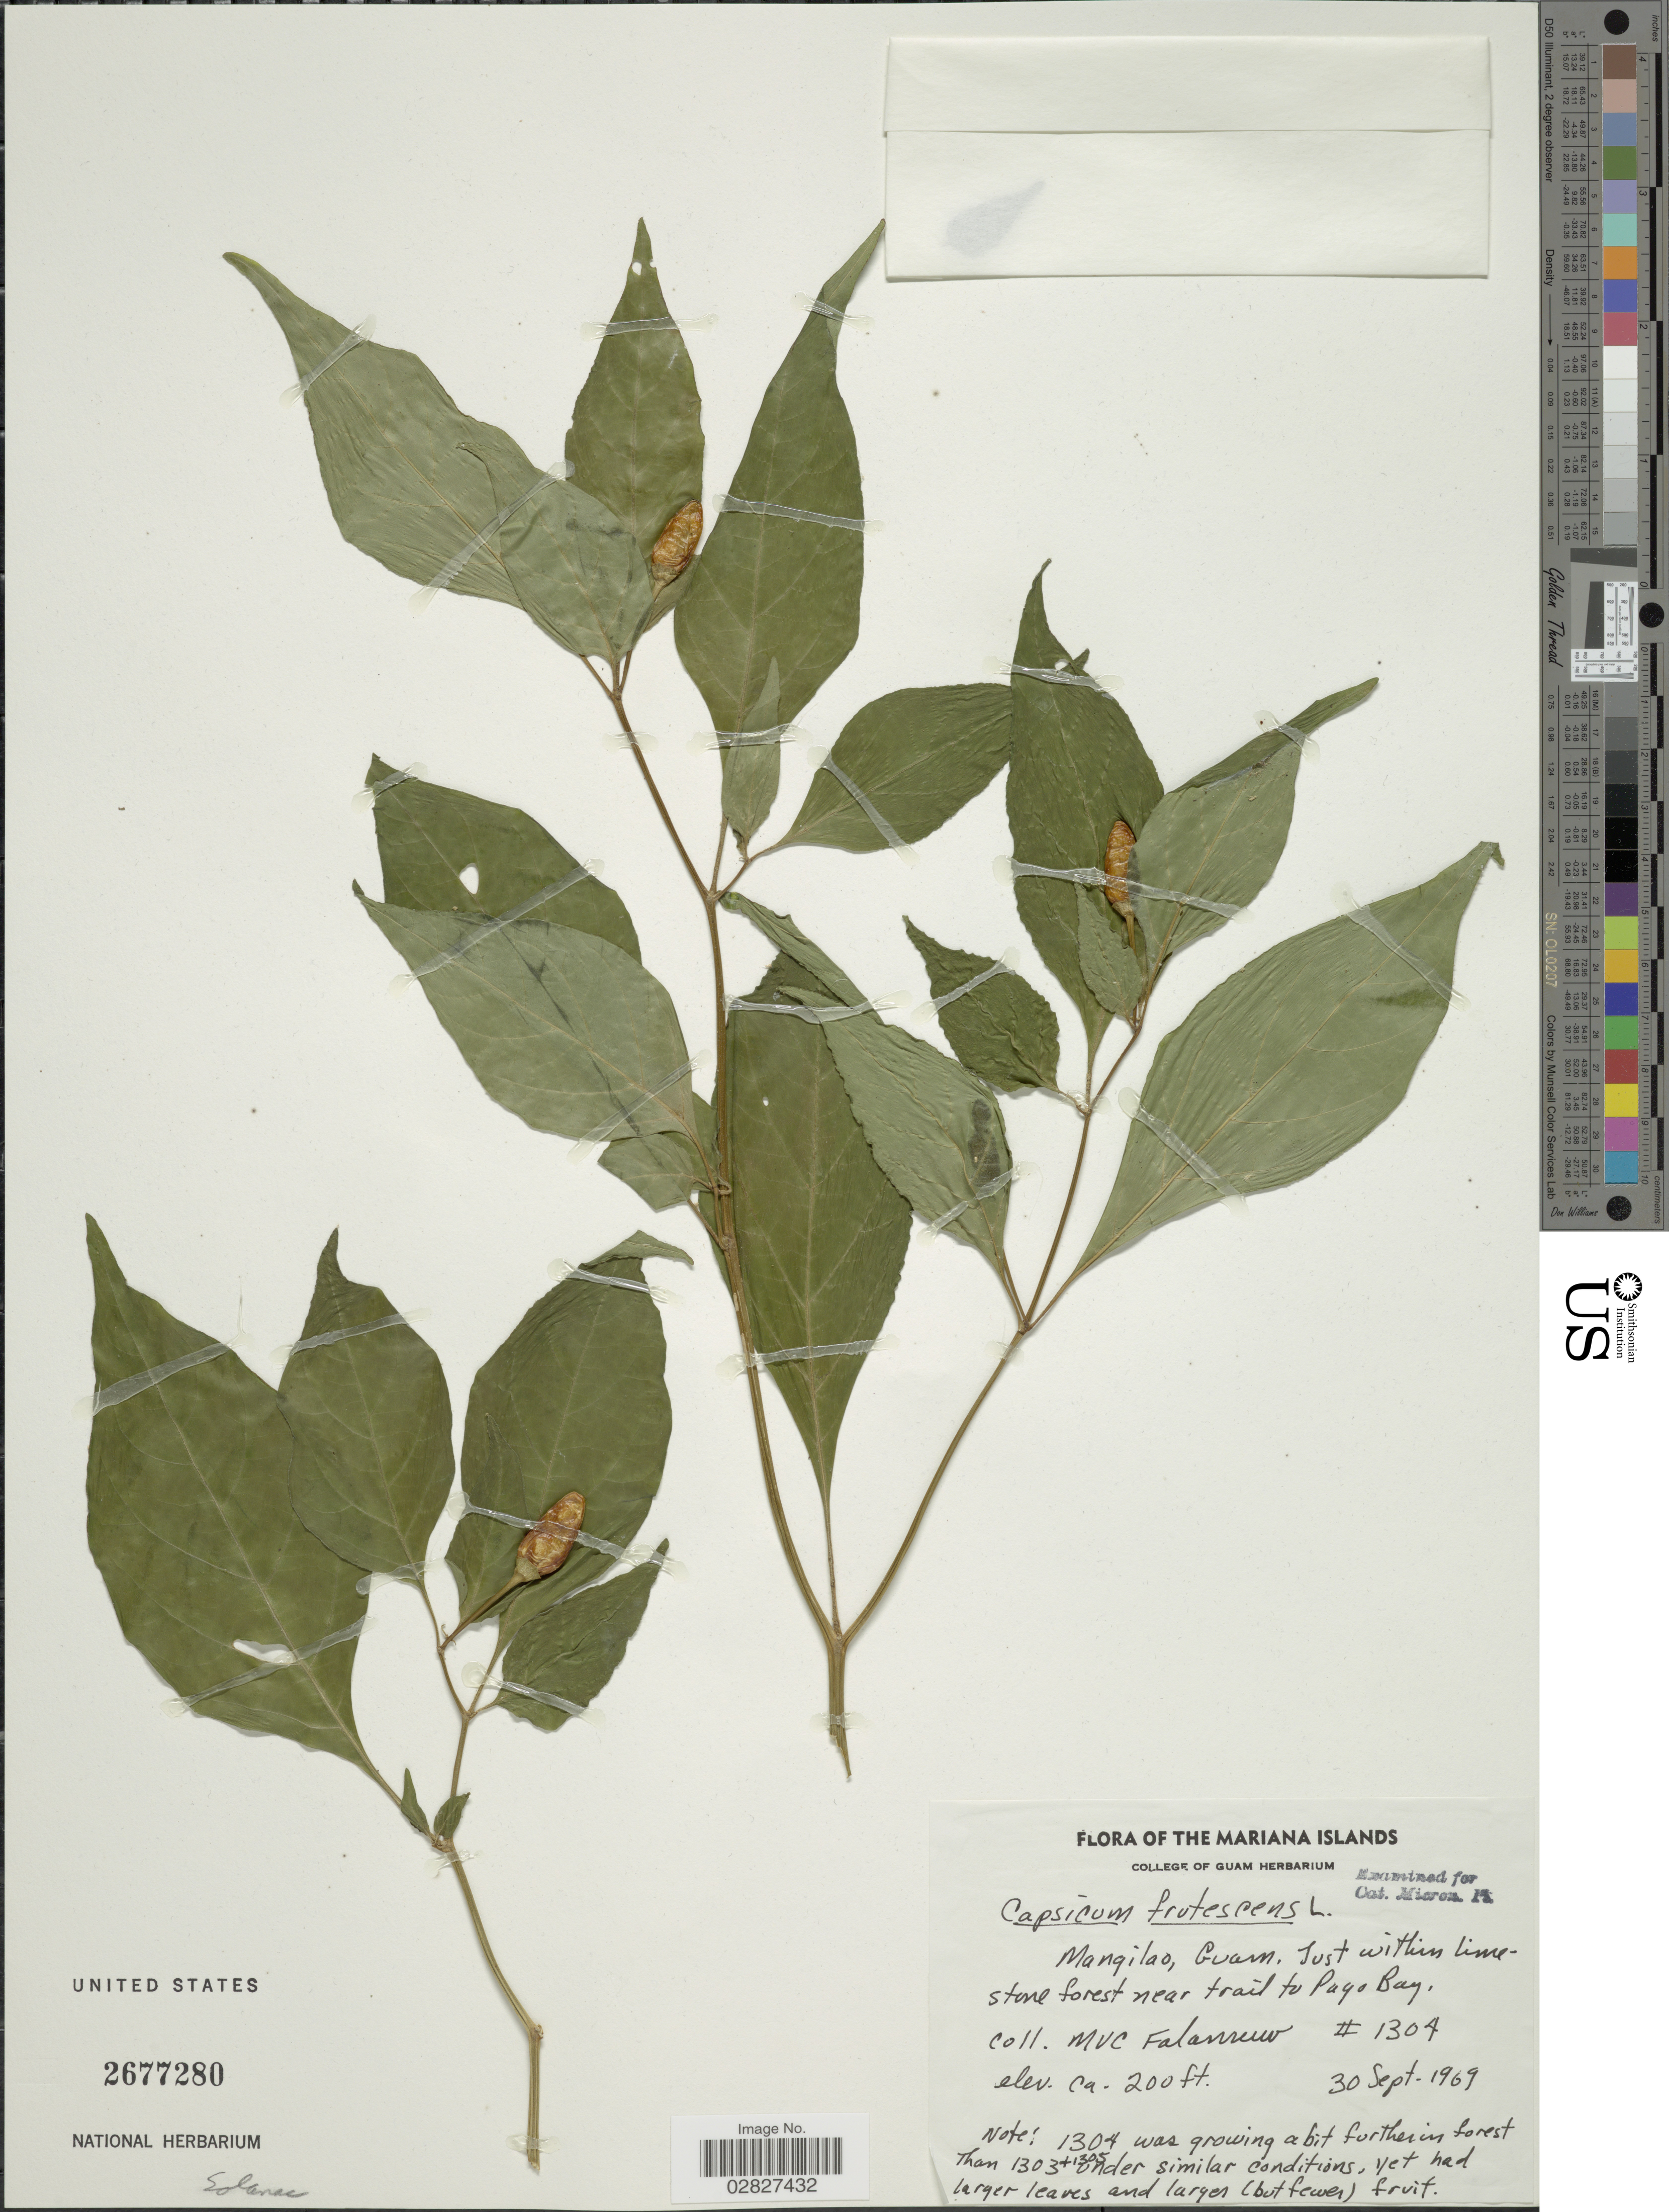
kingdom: Plantae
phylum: Tracheophyta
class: Magnoliopsida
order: Solanales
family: Solanaceae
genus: Capsicum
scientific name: Capsicum frutescens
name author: L.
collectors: M. V. Falanruw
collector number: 1304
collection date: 1969-09-30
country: Guam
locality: Mariana Islands. Mangilao. Just within limestone forest near trail to Pago Bay.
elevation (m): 61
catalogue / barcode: US 2677280